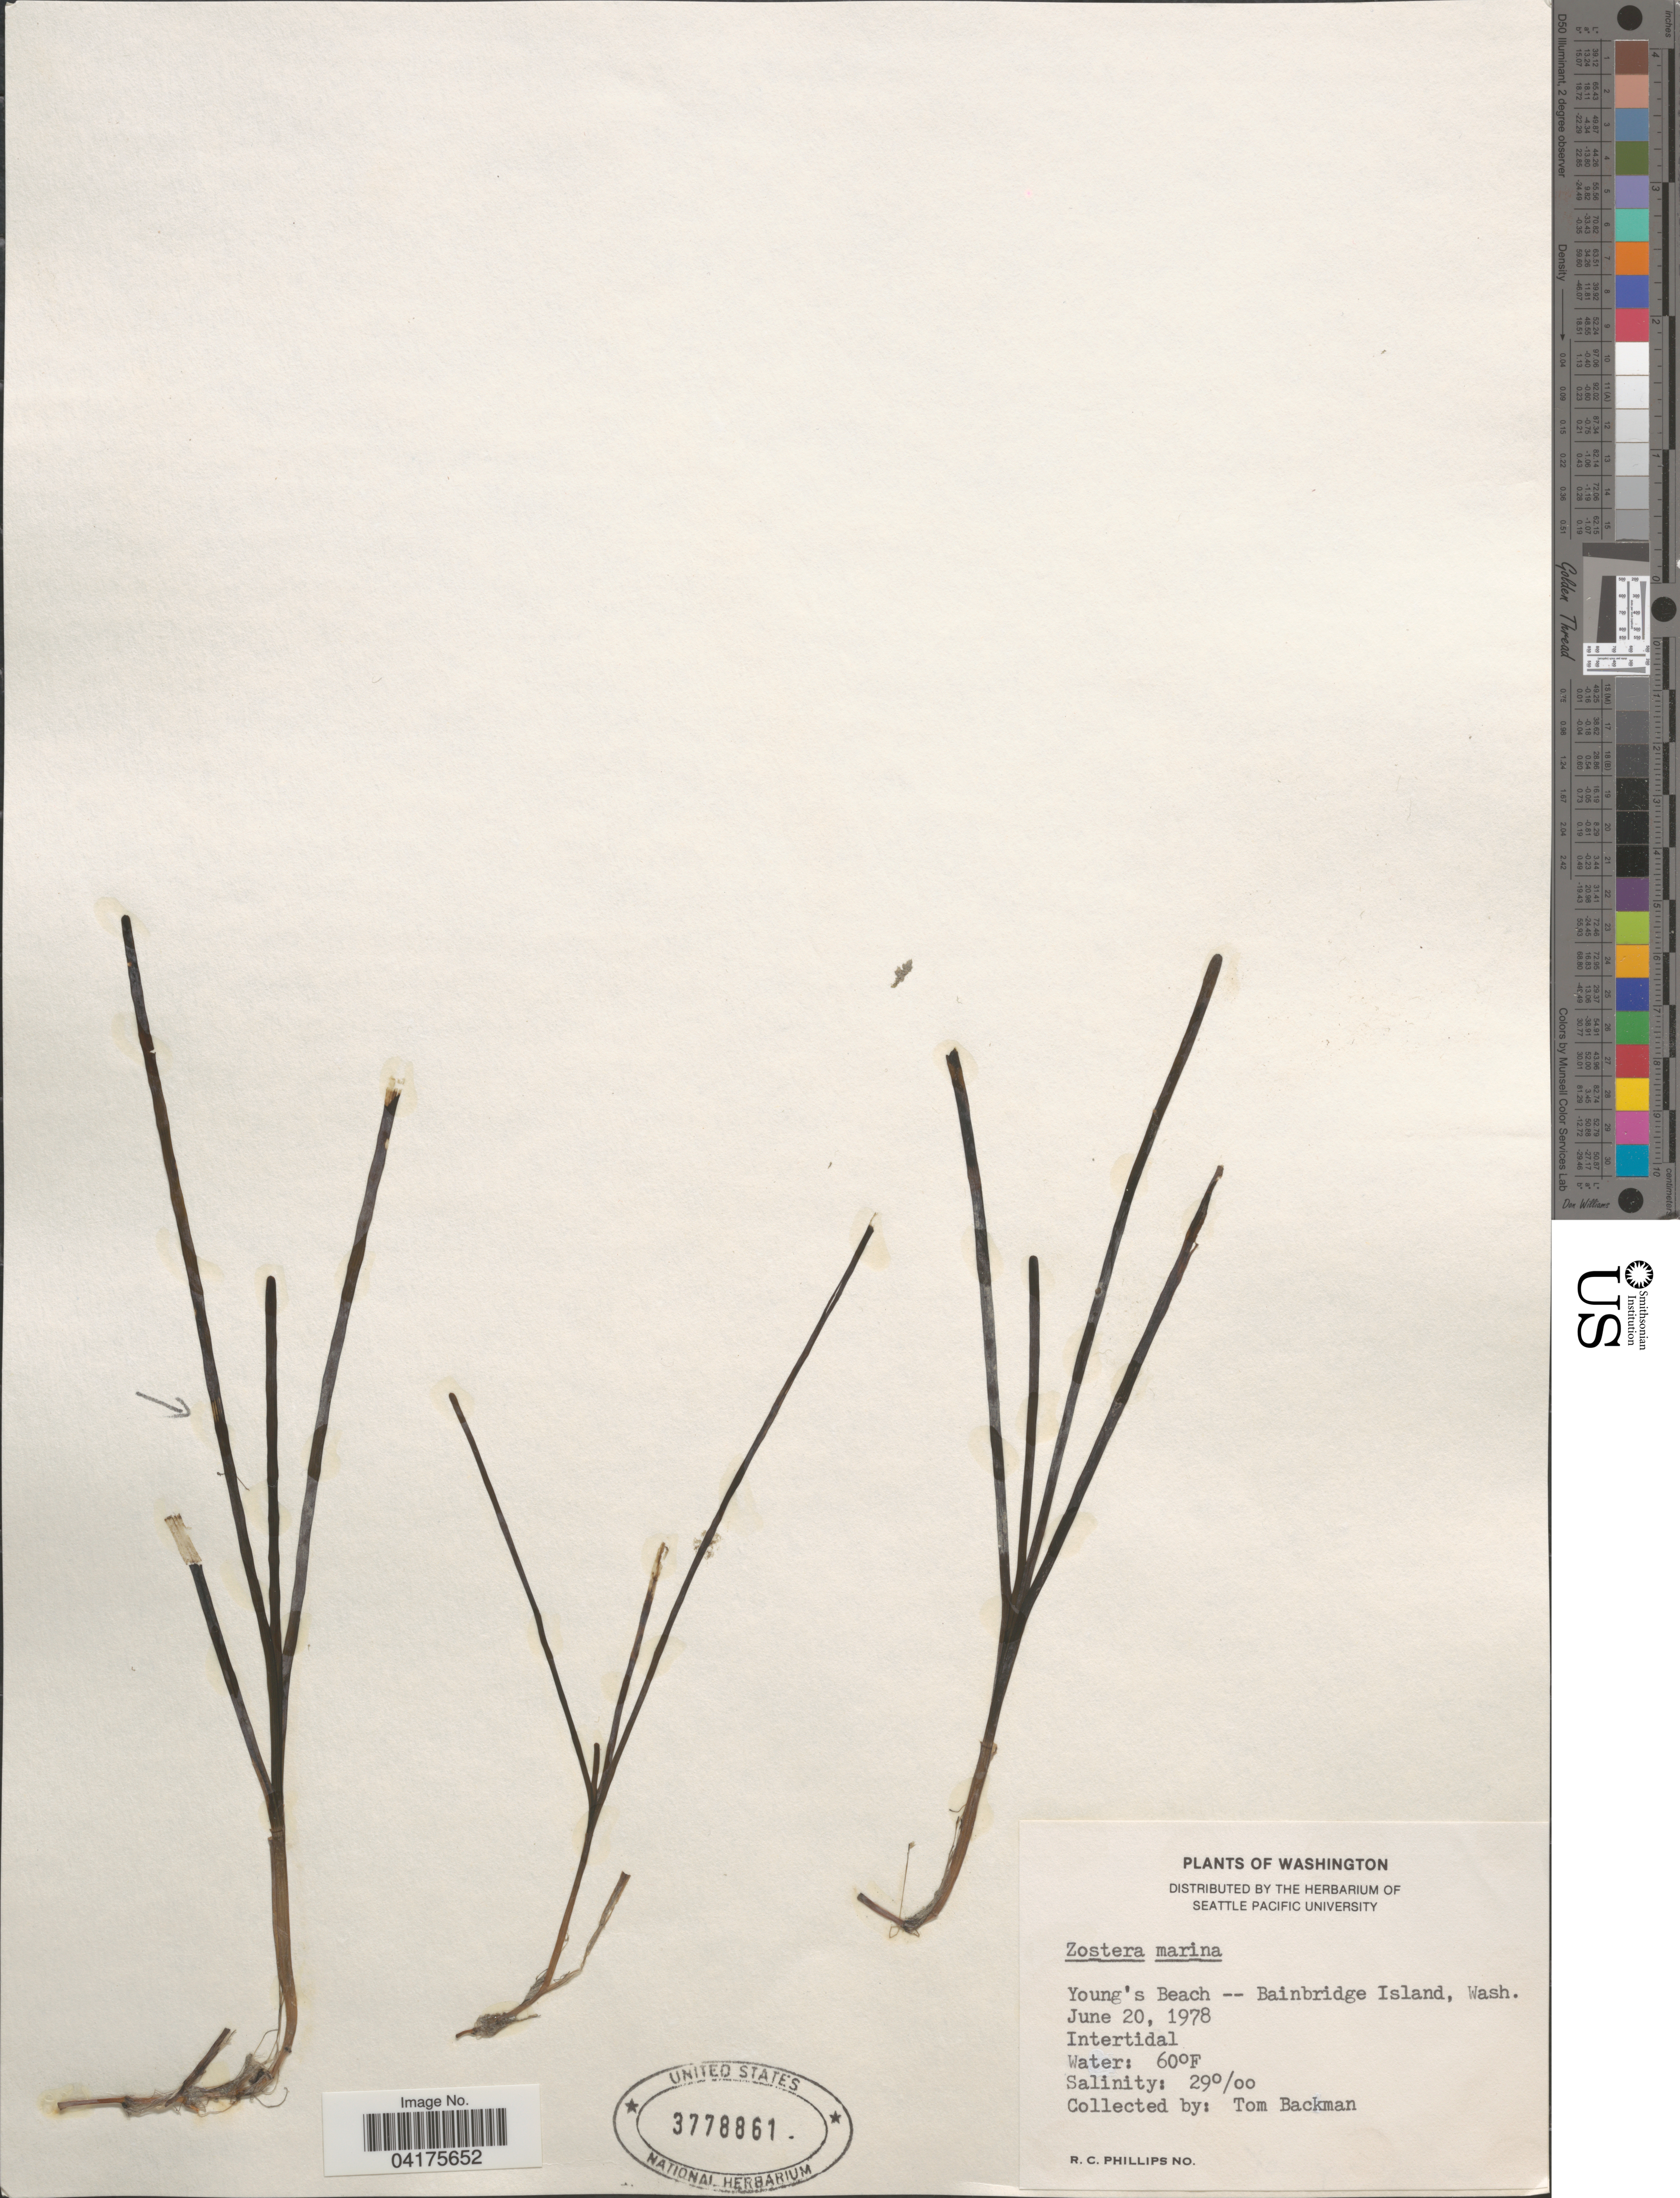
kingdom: Plantae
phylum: Tracheophyta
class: Liliopsida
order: Alismatales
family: Zosteraceae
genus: Zostera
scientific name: Zostera marina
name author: L.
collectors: T. Backman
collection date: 1978-06-20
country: United States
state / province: Washington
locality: Young's Beach -- Bainbridge Island.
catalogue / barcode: US 3778861